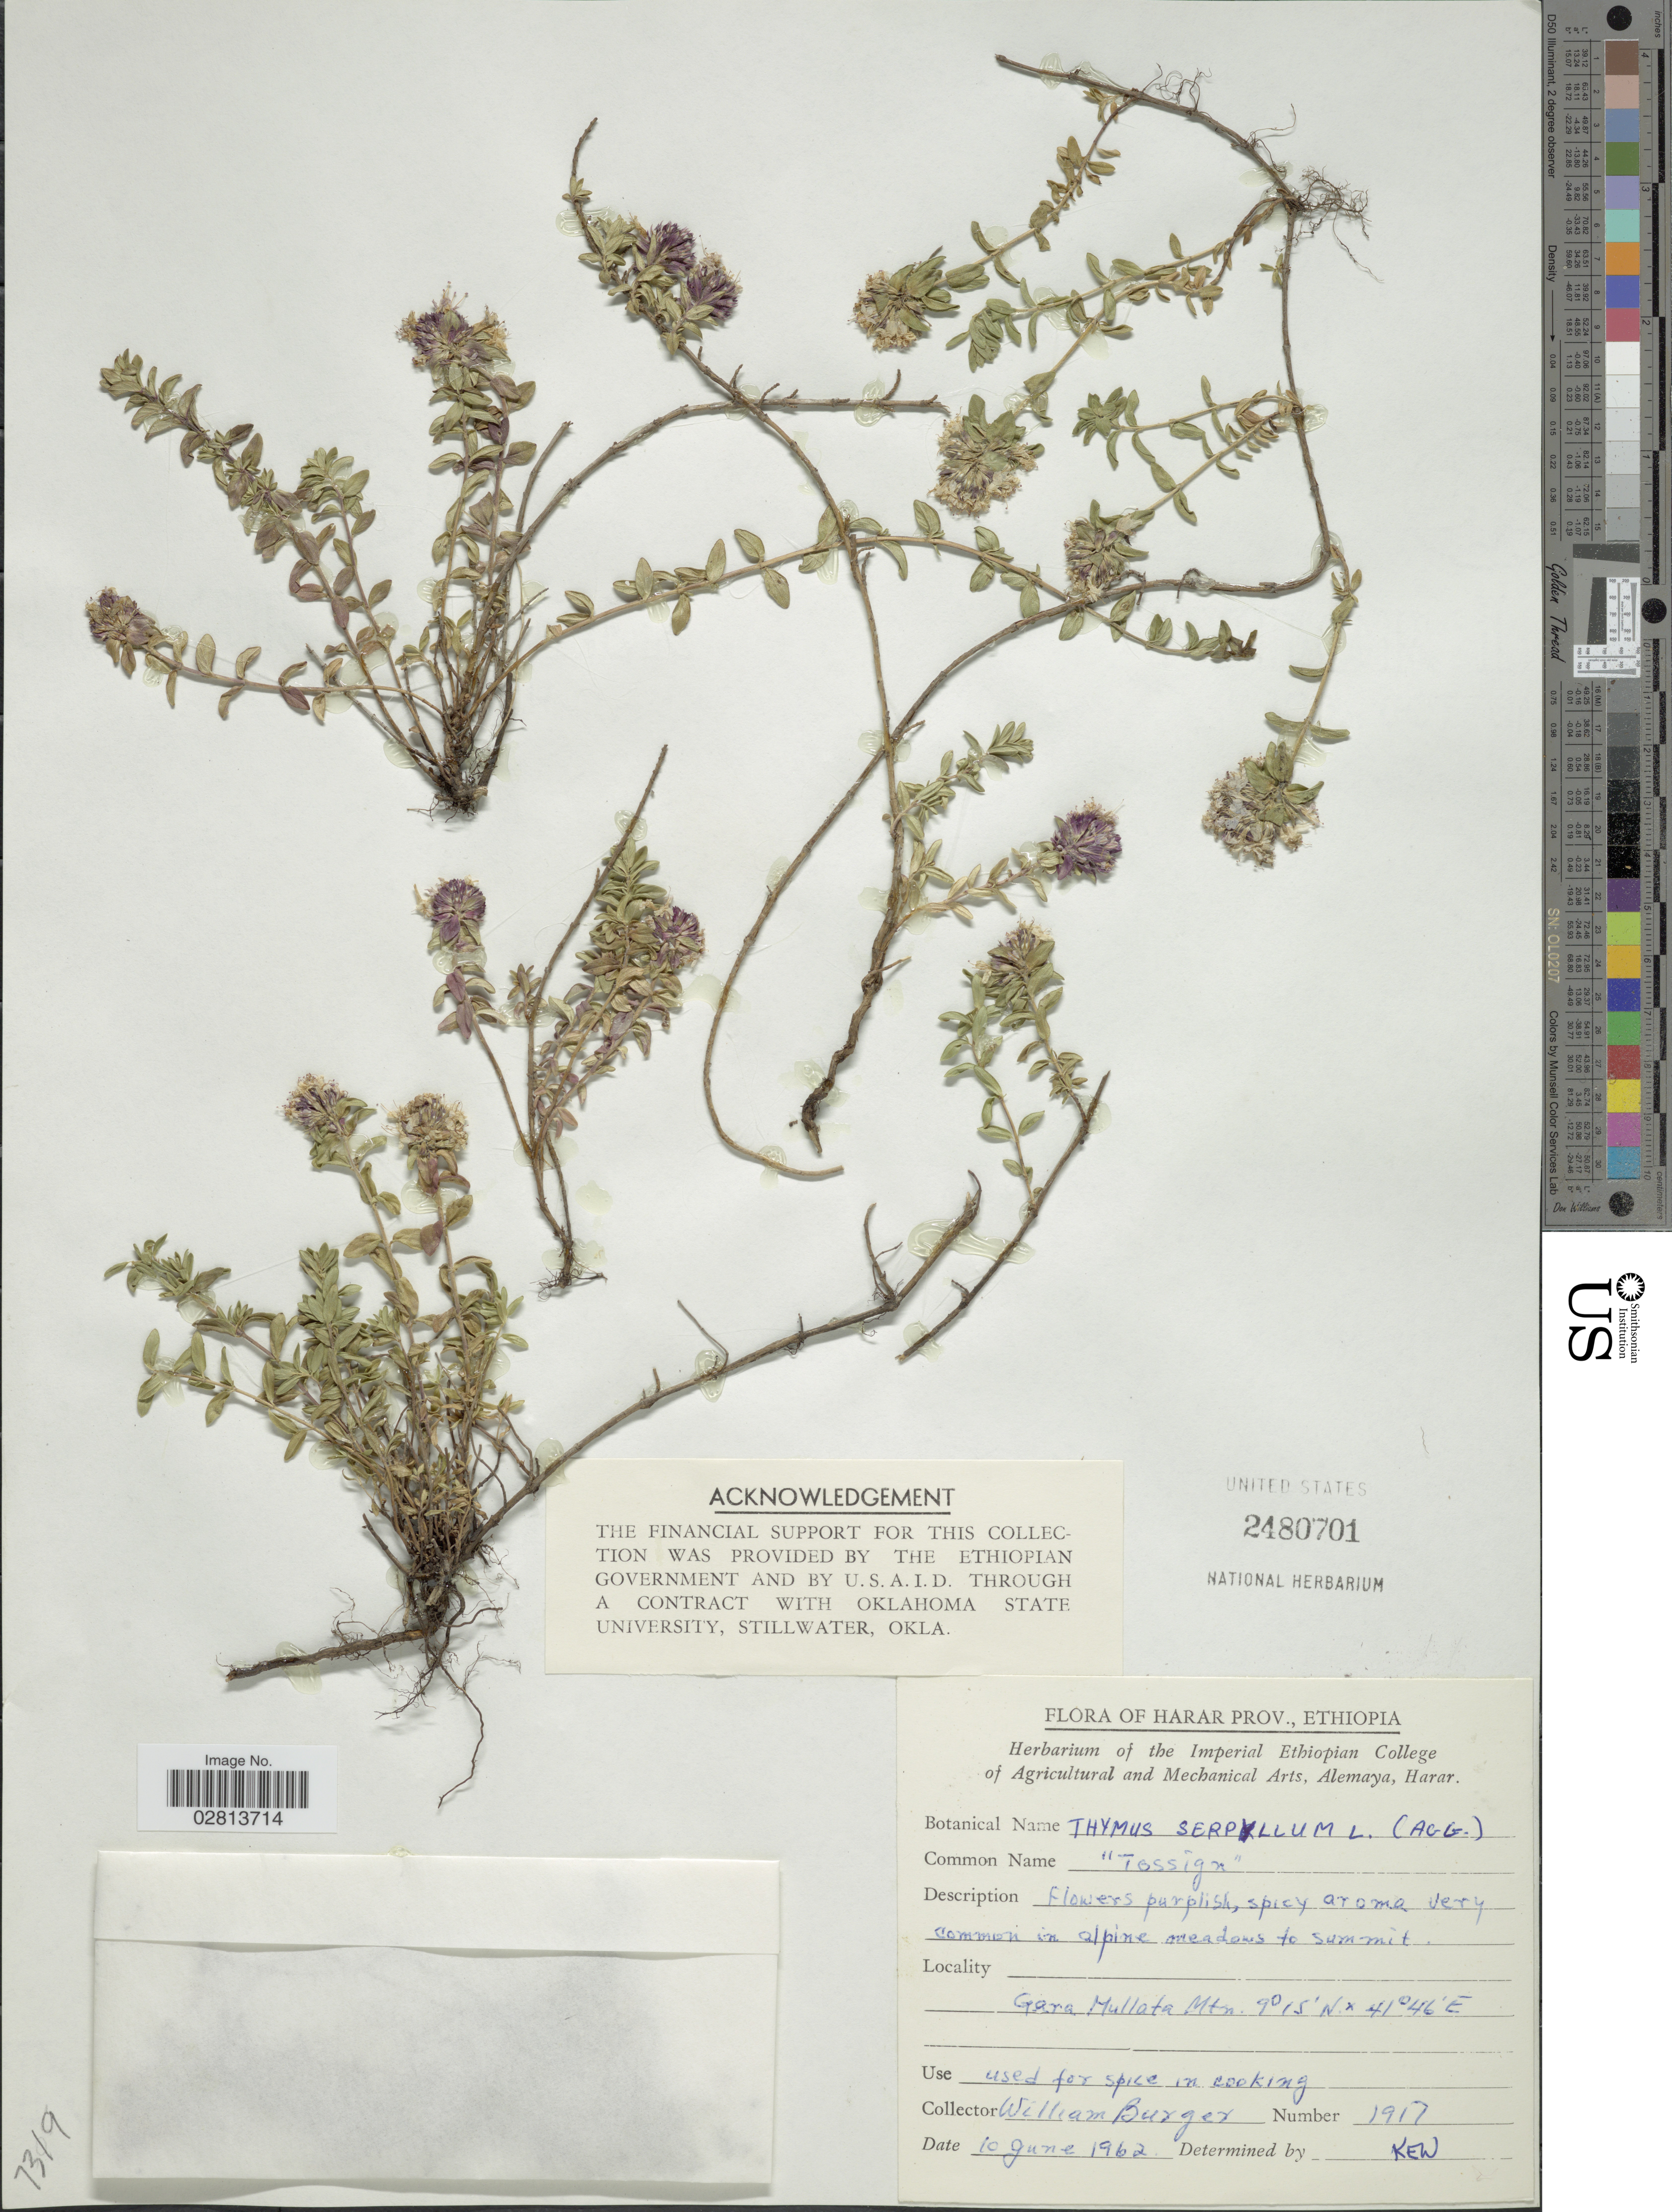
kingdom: Plantae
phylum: Tracheophyta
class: Magnoliopsida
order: Lamiales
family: Lamiaceae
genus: Thymus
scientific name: Thymus serpyllum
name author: L.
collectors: W. Burger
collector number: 1917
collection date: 1962-06-10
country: Ethiopia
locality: Harar Prov., Gara Mullata Mtn.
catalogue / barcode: US 2480701